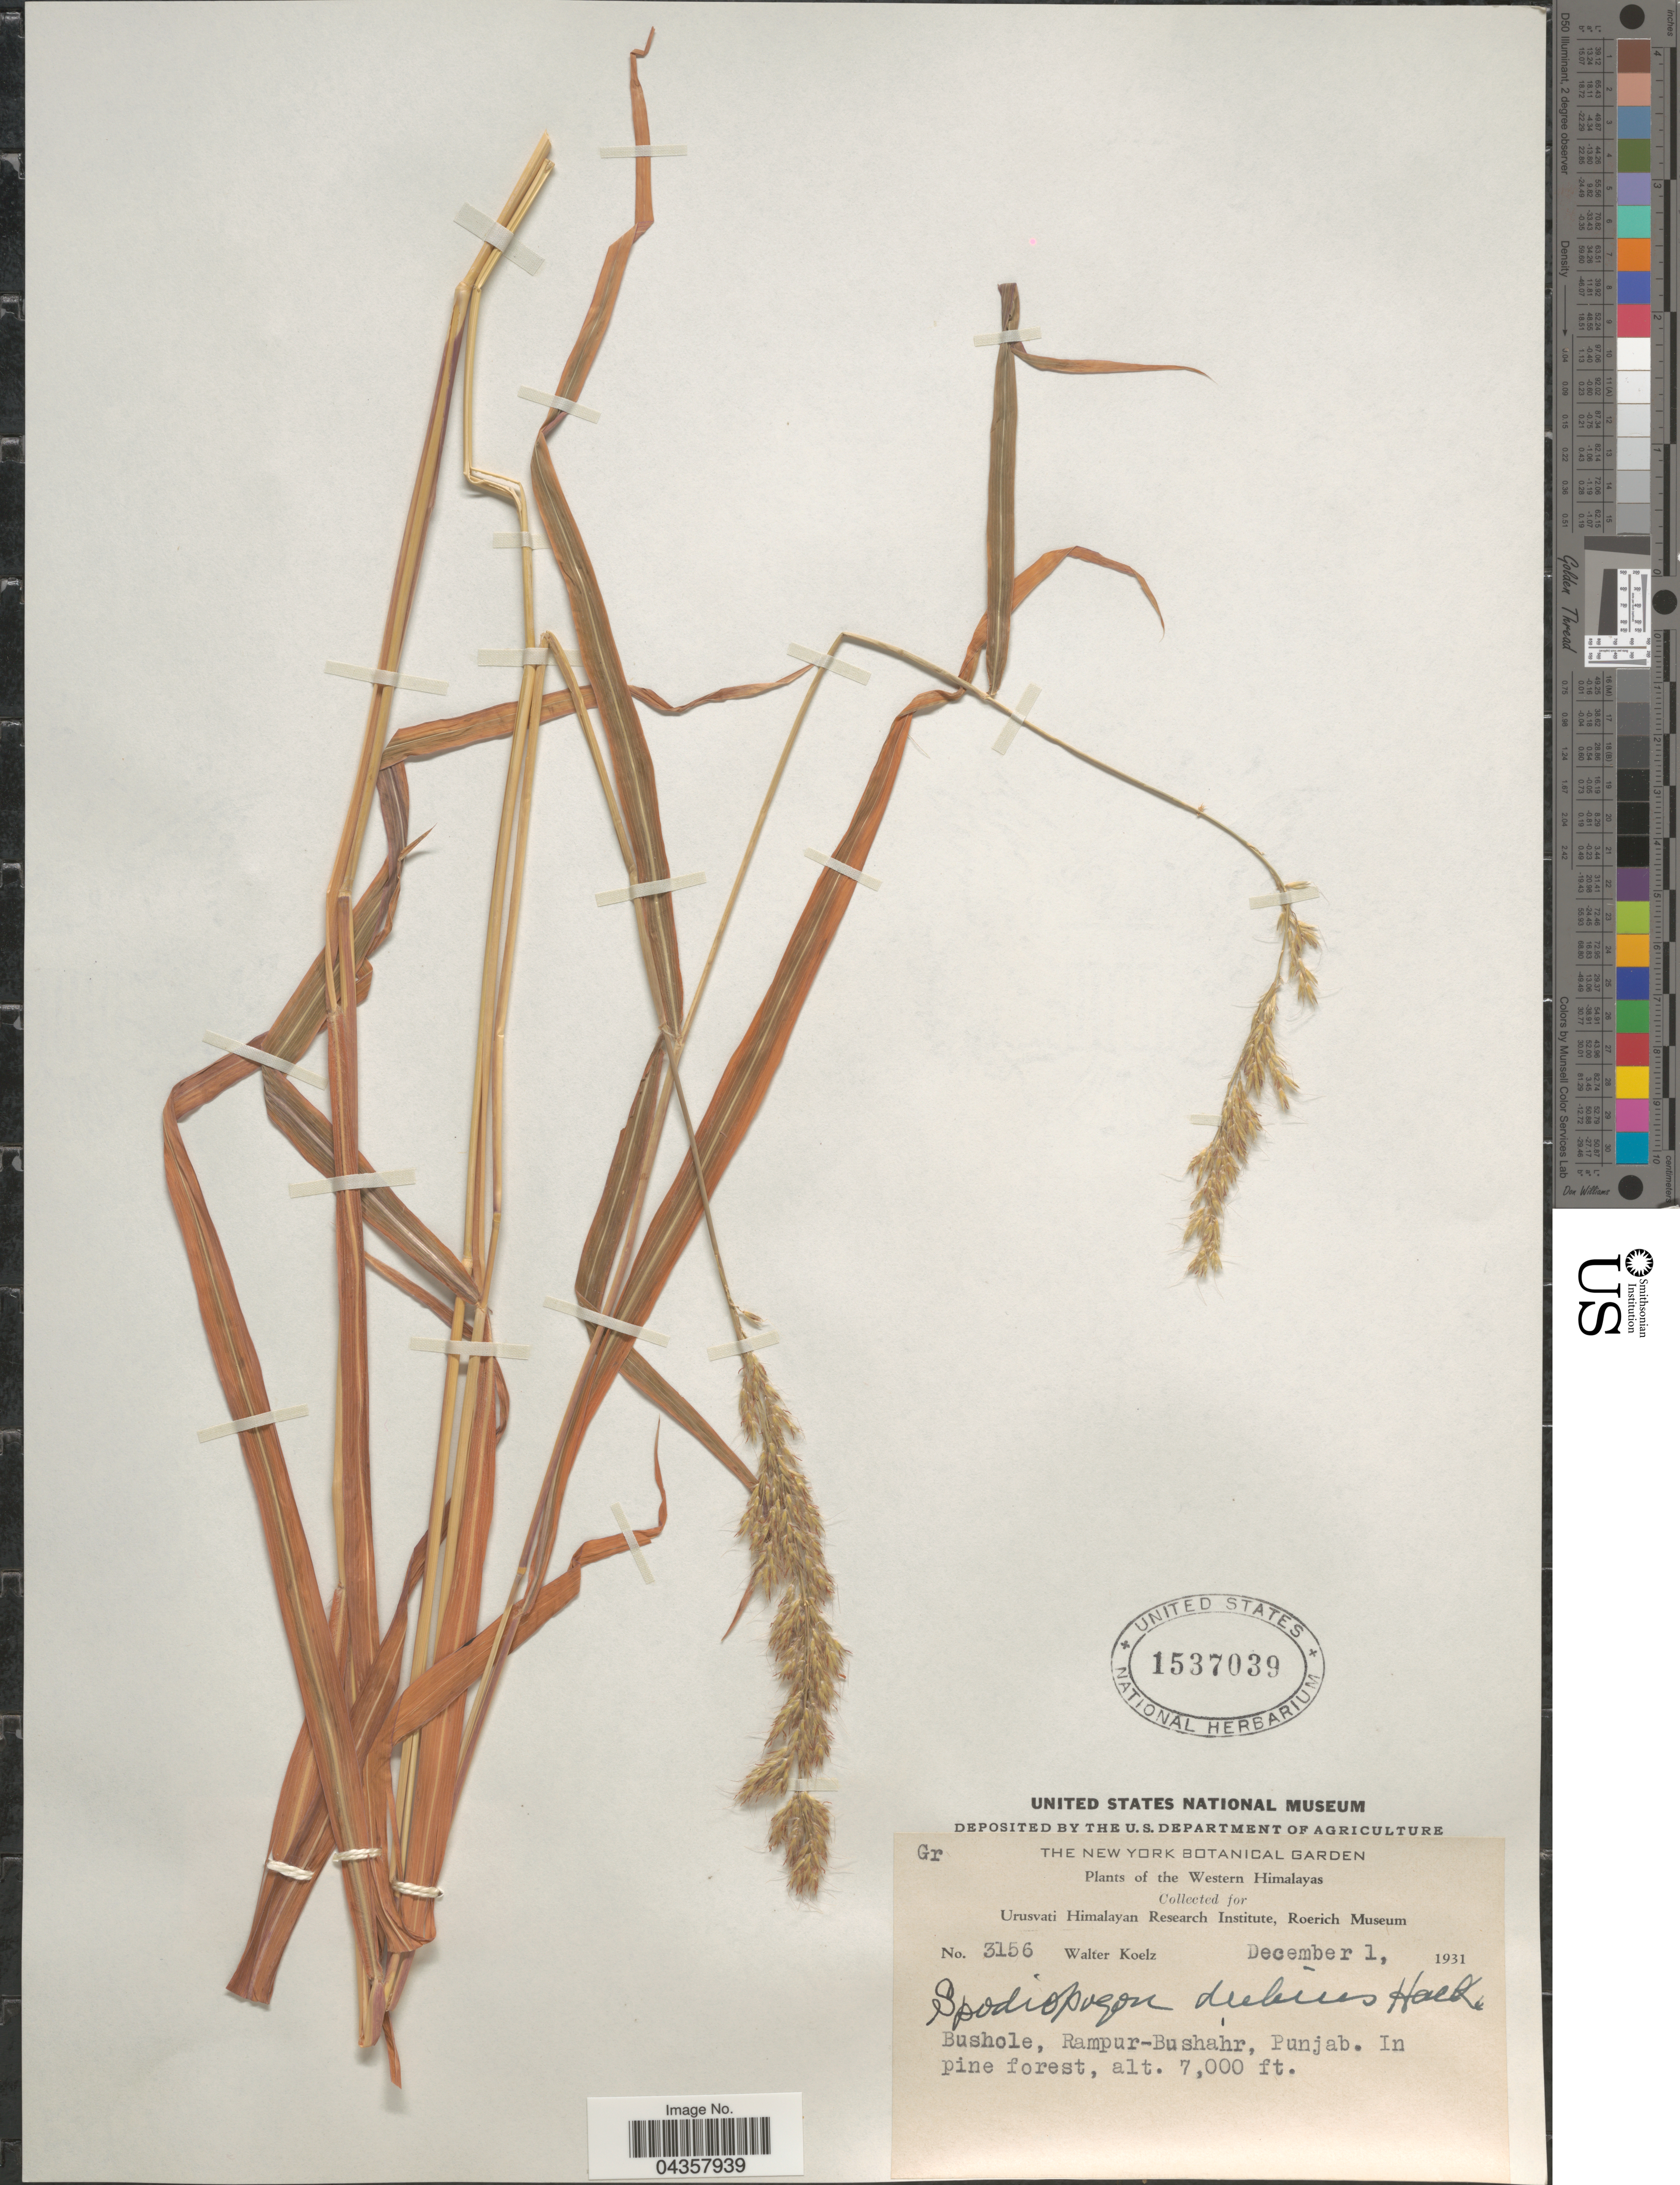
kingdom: Plantae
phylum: Tracheophyta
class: Liliopsida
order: Poales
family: Poaceae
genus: Spodiopogon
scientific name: Spodiopogon dubius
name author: Hack.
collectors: W. N. Koelz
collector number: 3156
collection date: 1931-12-01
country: India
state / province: Himachal Pradesh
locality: The Western Himalayas. Bushole, Rampur-Bushahr. In pine forest.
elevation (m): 2134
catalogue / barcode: US 1537039